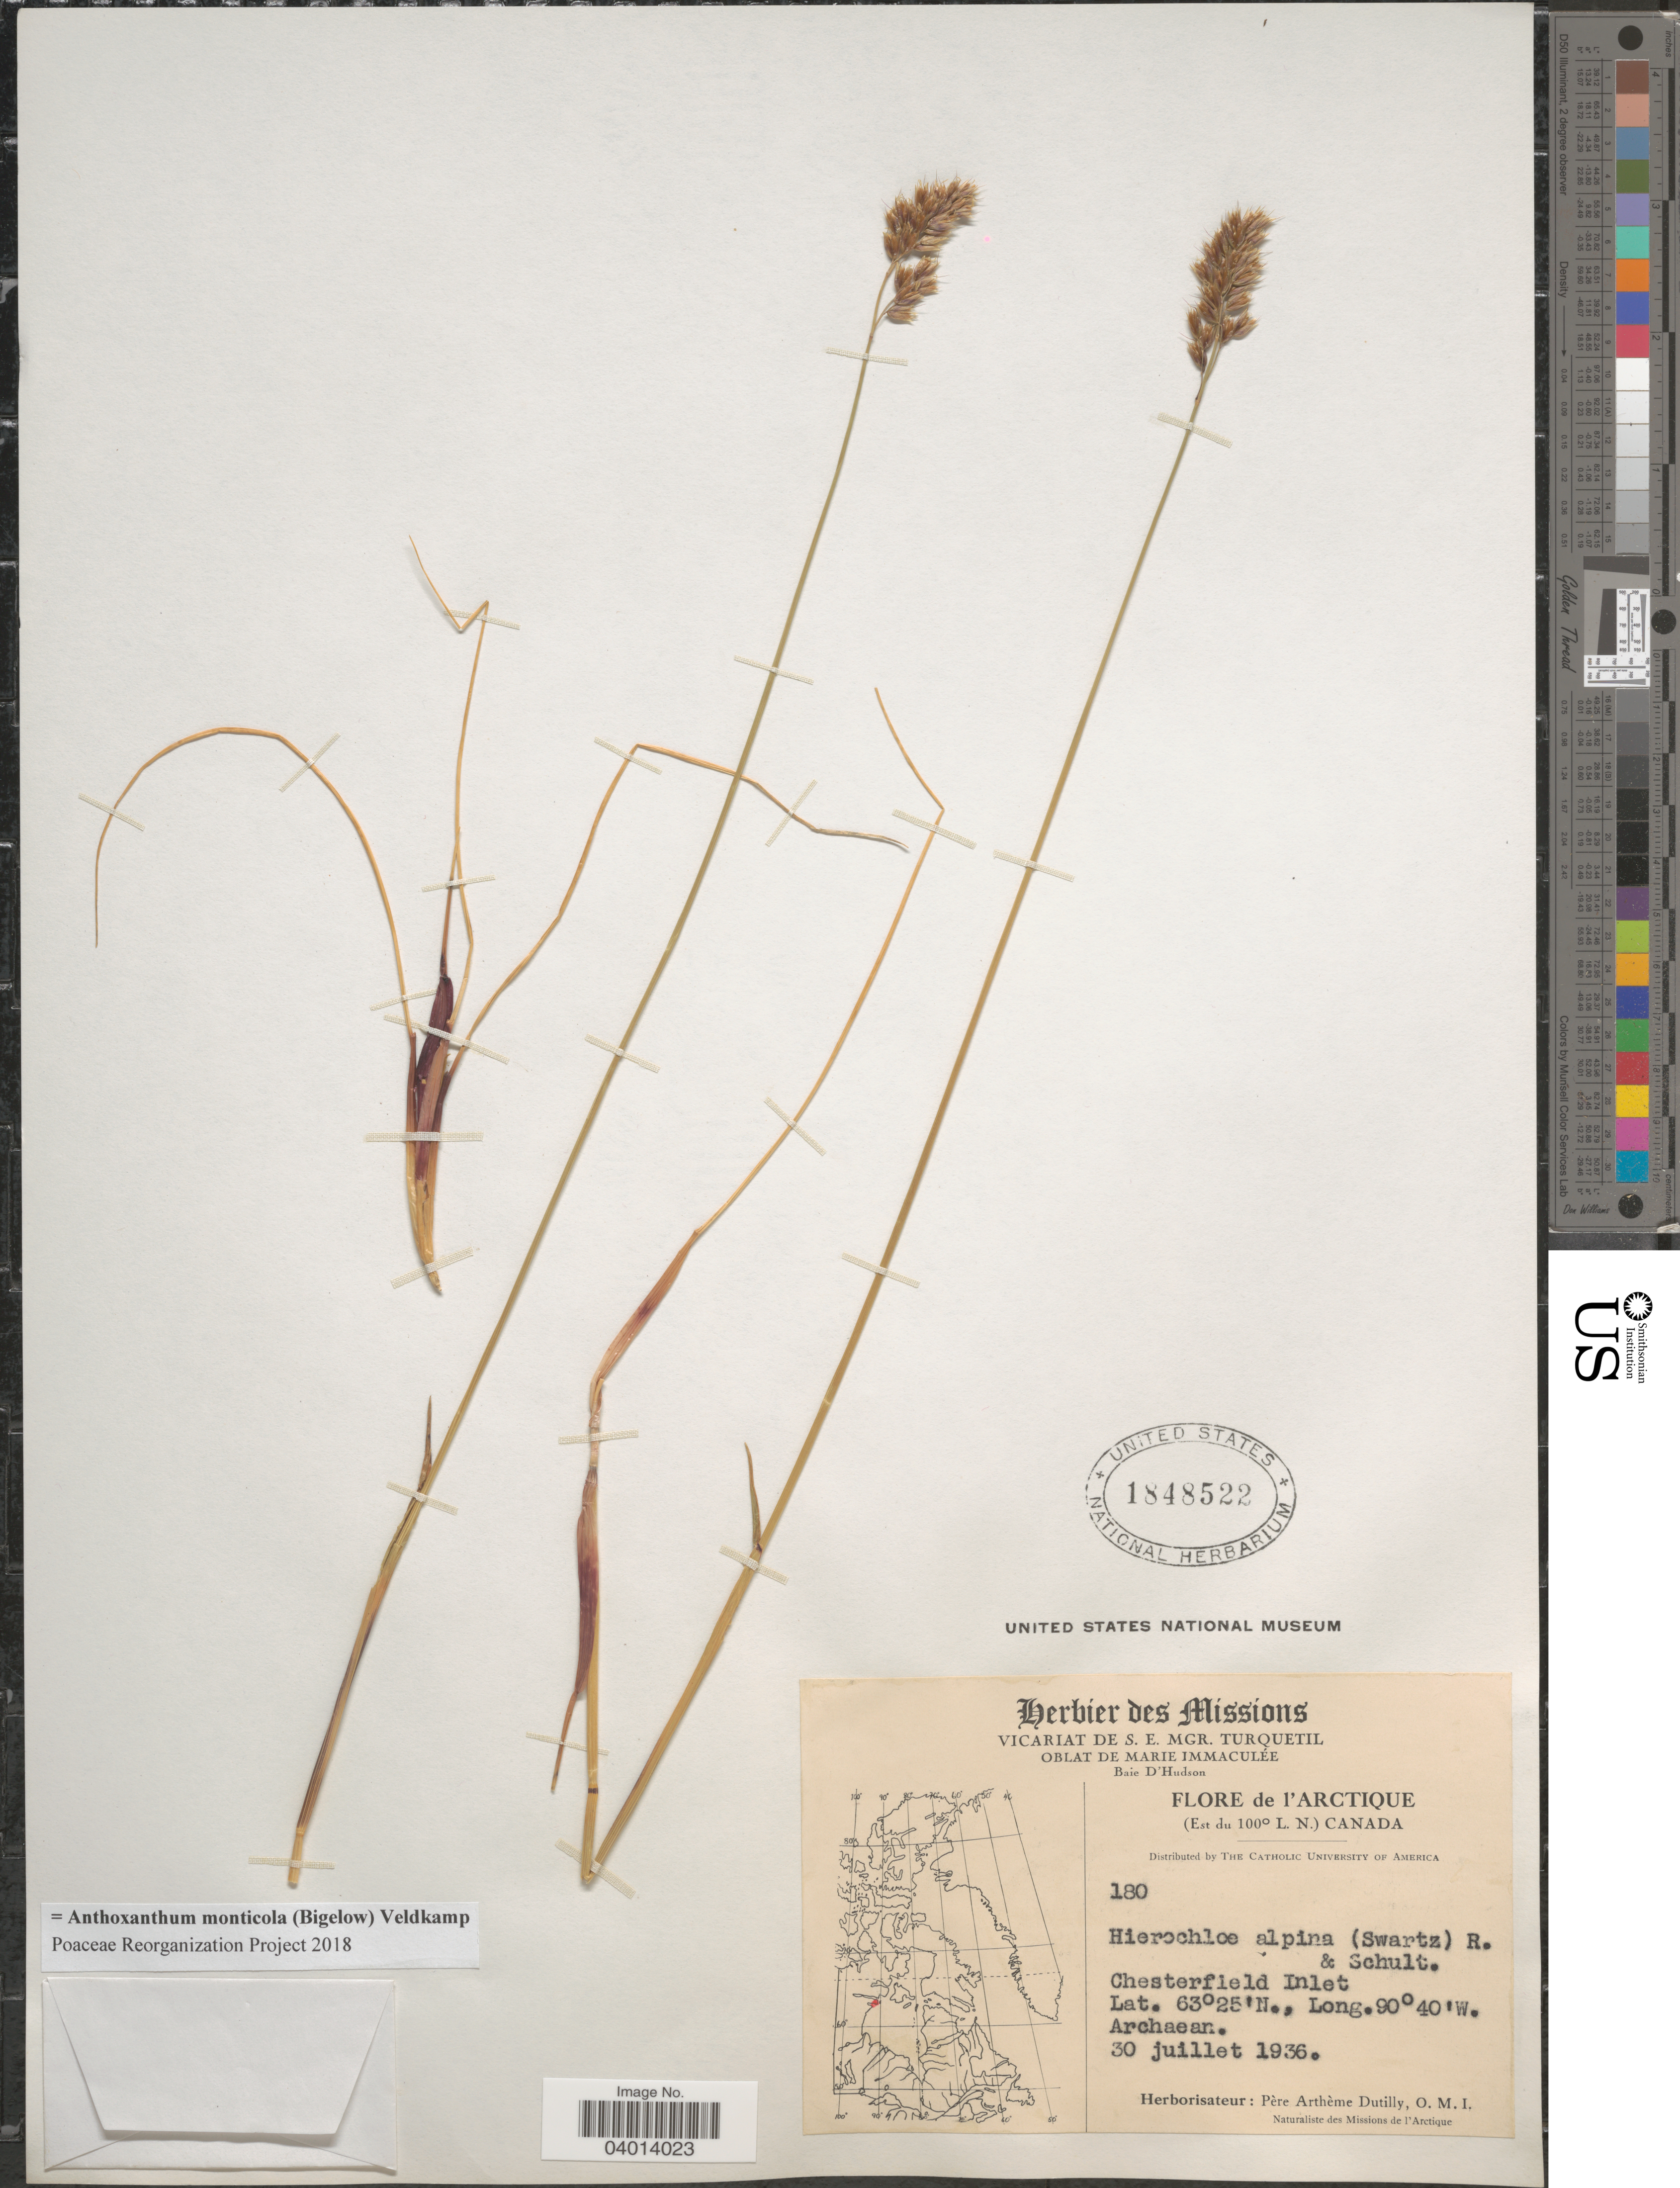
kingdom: Plantae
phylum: Tracheophyta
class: Liliopsida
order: Poales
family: Poaceae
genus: Anthoxanthum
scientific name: Anthoxanthum monticola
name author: (Bigelow) Veldkamp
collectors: P. Dutilly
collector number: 180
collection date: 1936-07-30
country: Canada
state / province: Nunavut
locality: L'Arctique. Chesterfield Inlet.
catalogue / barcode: US 1848522